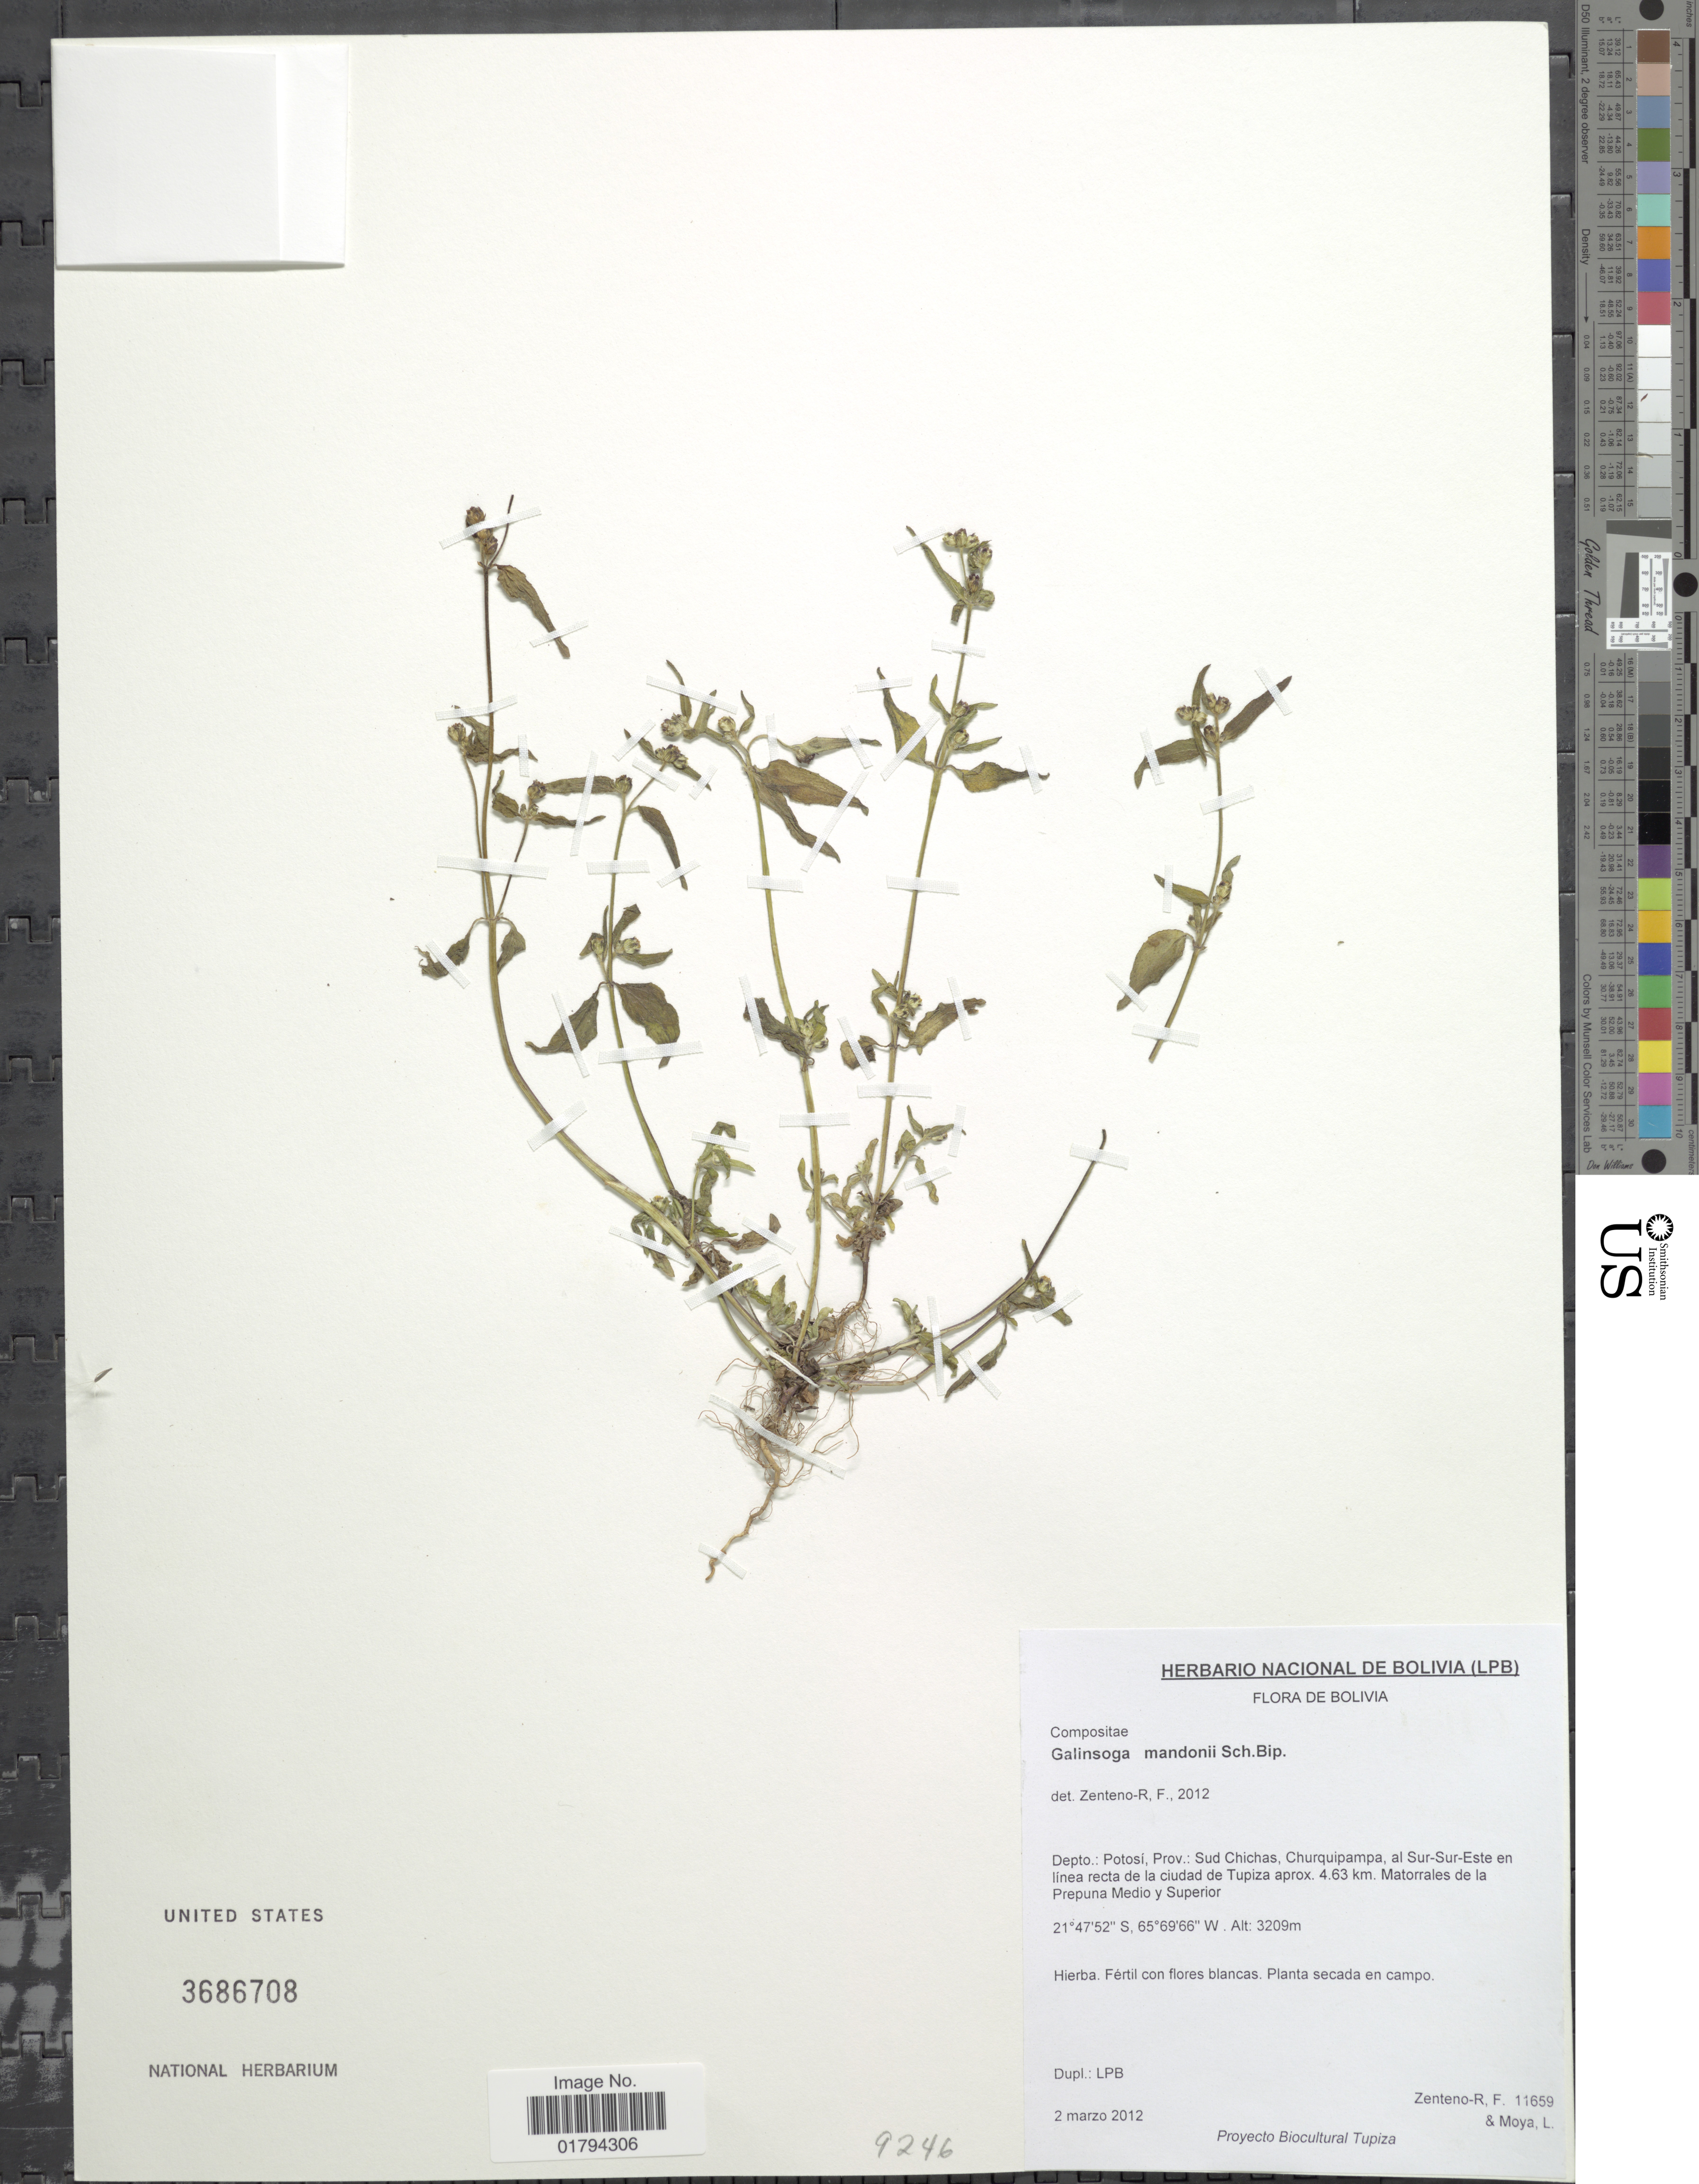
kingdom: Plantae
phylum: Tracheophyta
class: Magnoliopsida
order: Asterales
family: Asteraceae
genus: Galinsoga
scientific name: Galinsoga mandonii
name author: Sch. Bip.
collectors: F. Zenteno & L. Moya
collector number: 11659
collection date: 2012-03-02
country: Bolivia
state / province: Potosi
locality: Prov.: Sud Chicas, Churquipampa, al Sur-Sur-Este en linea recta de la ciudad de Tupiza aprox. 4.63 km. Matorrales de la Prepuna Mdio y Superior.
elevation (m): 3209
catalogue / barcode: US 3686708